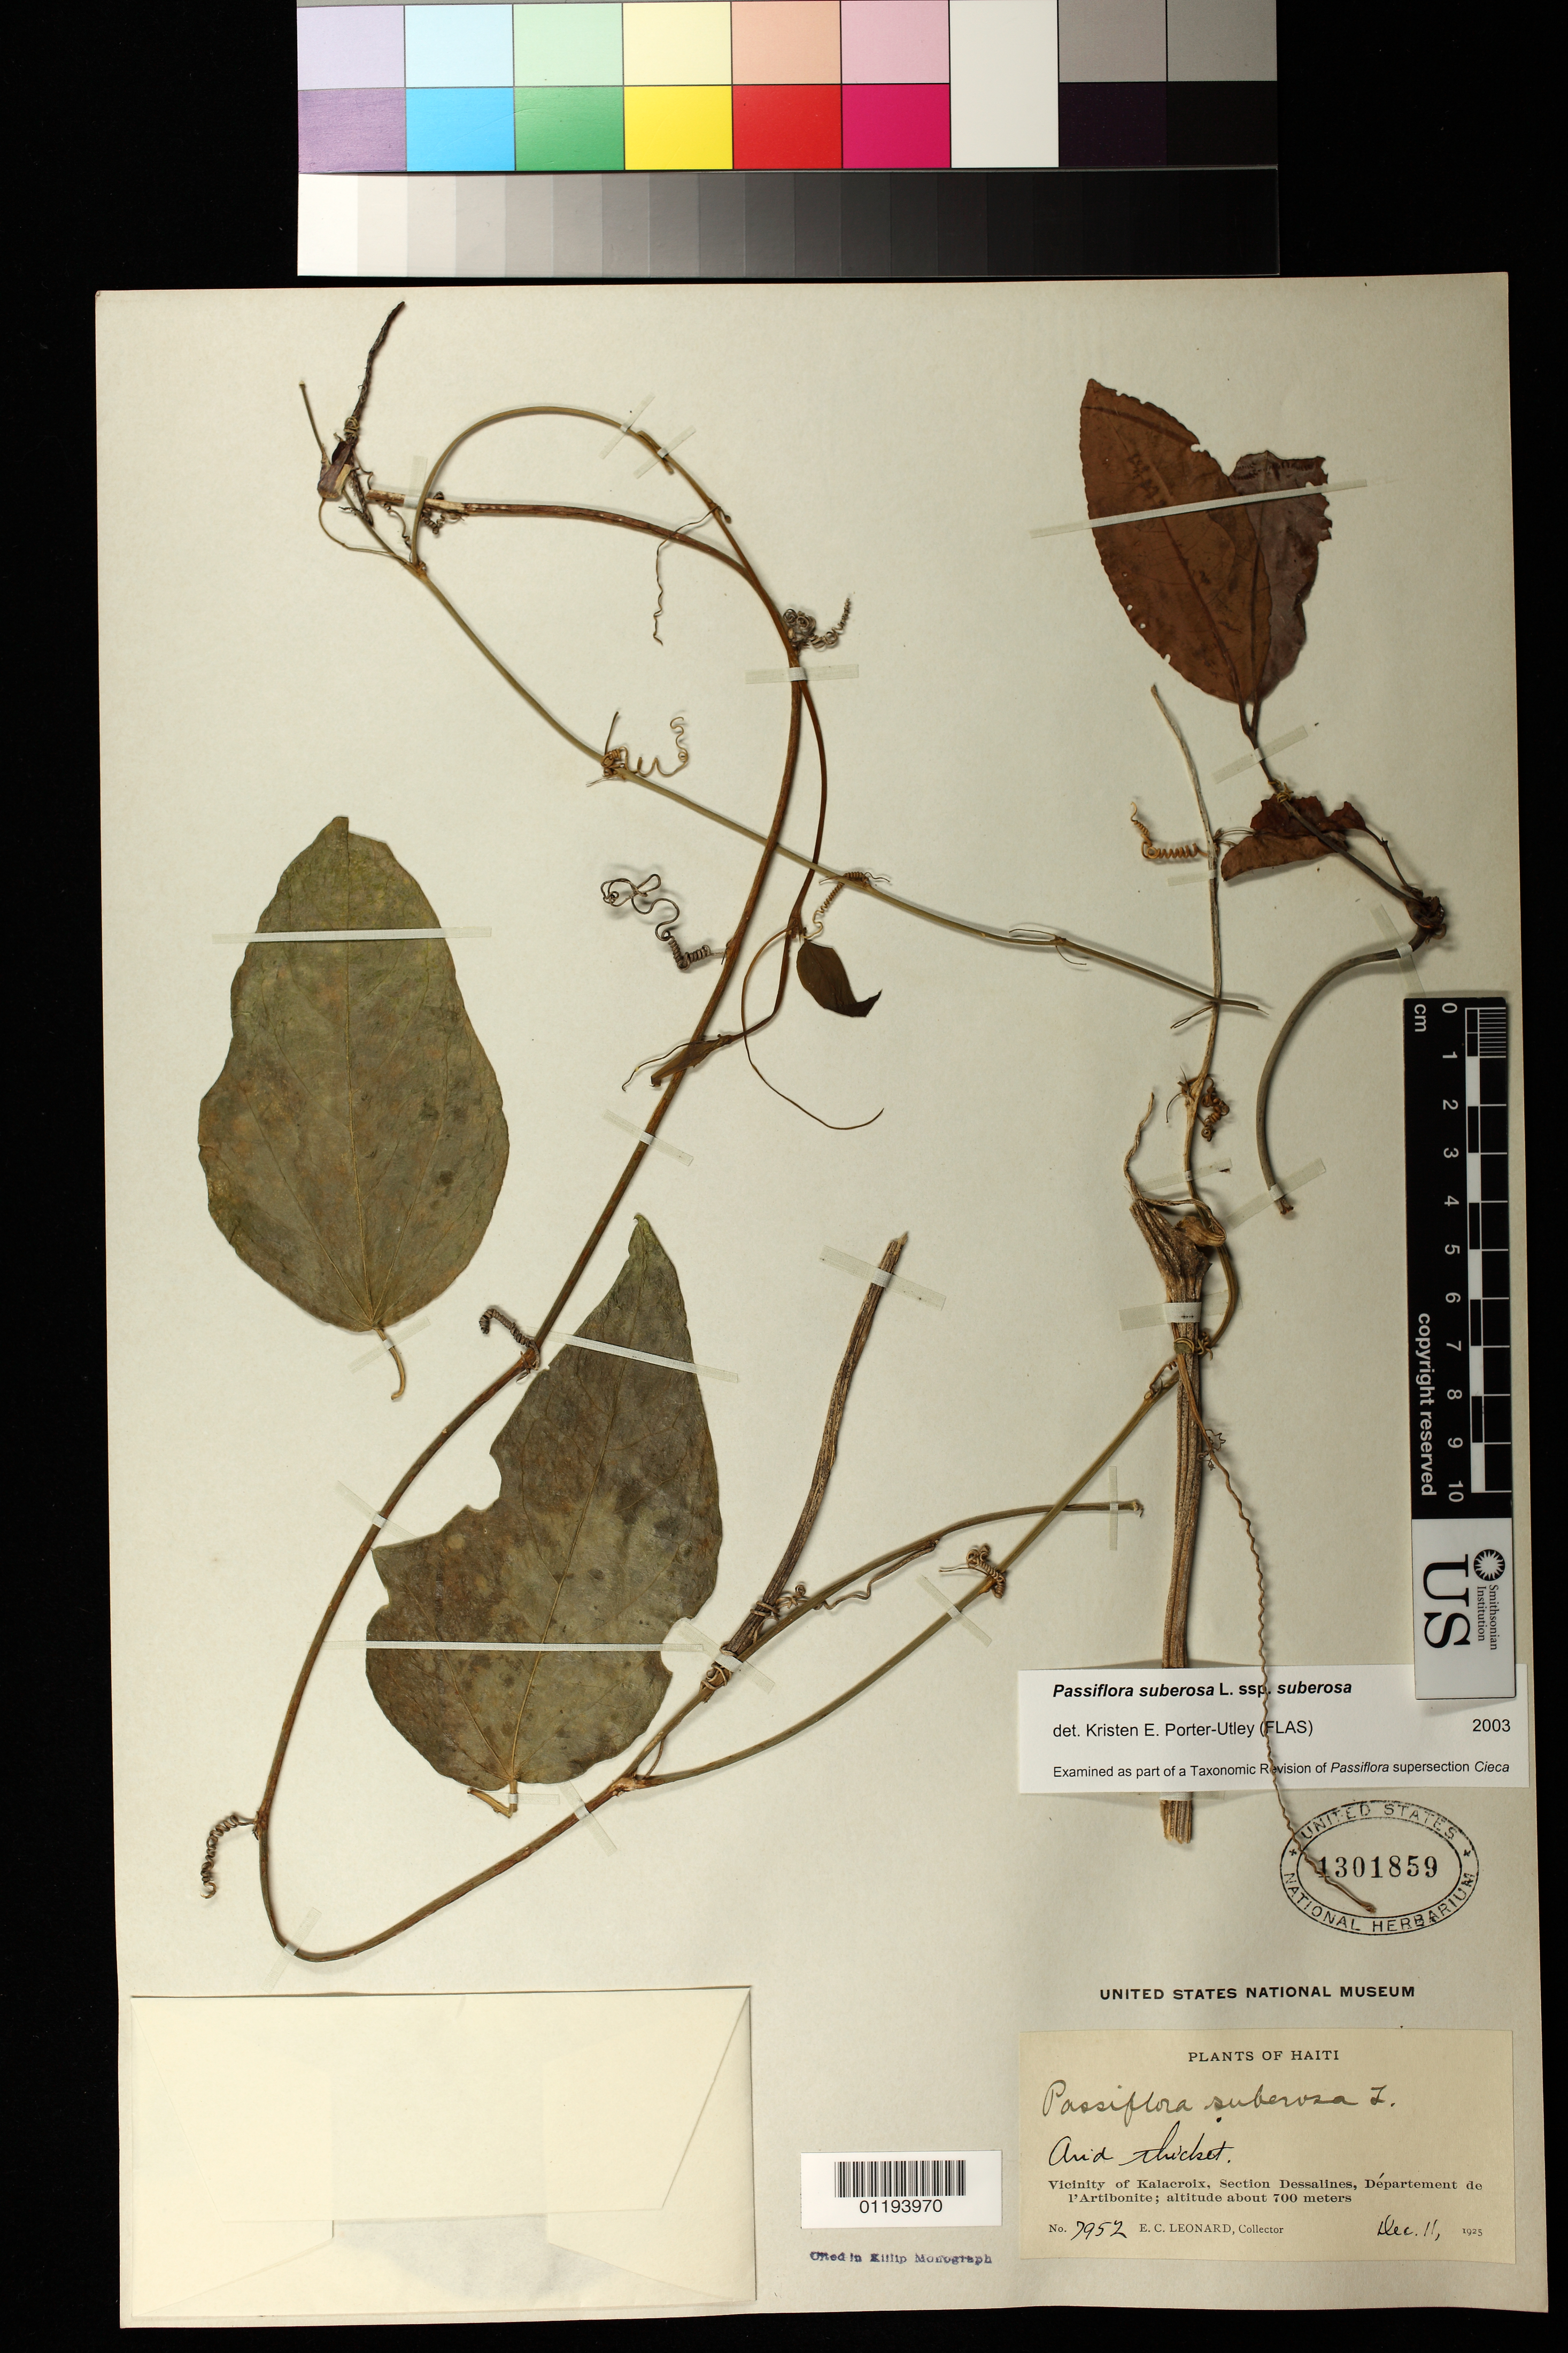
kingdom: Plantae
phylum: Tracheophyta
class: Magnoliopsida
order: Malpighiales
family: Passifloraceae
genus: Passiflora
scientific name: Passiflora suberosa subsp. suberosa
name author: L.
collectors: E. C. Leonard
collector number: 7952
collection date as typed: Dec 11 1913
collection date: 1913-12-11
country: Haiti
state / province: Artibonite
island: Hispaniola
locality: Arid thicket Vicinity of Kalacroix, Section Dessalines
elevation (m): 700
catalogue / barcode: US 1301859